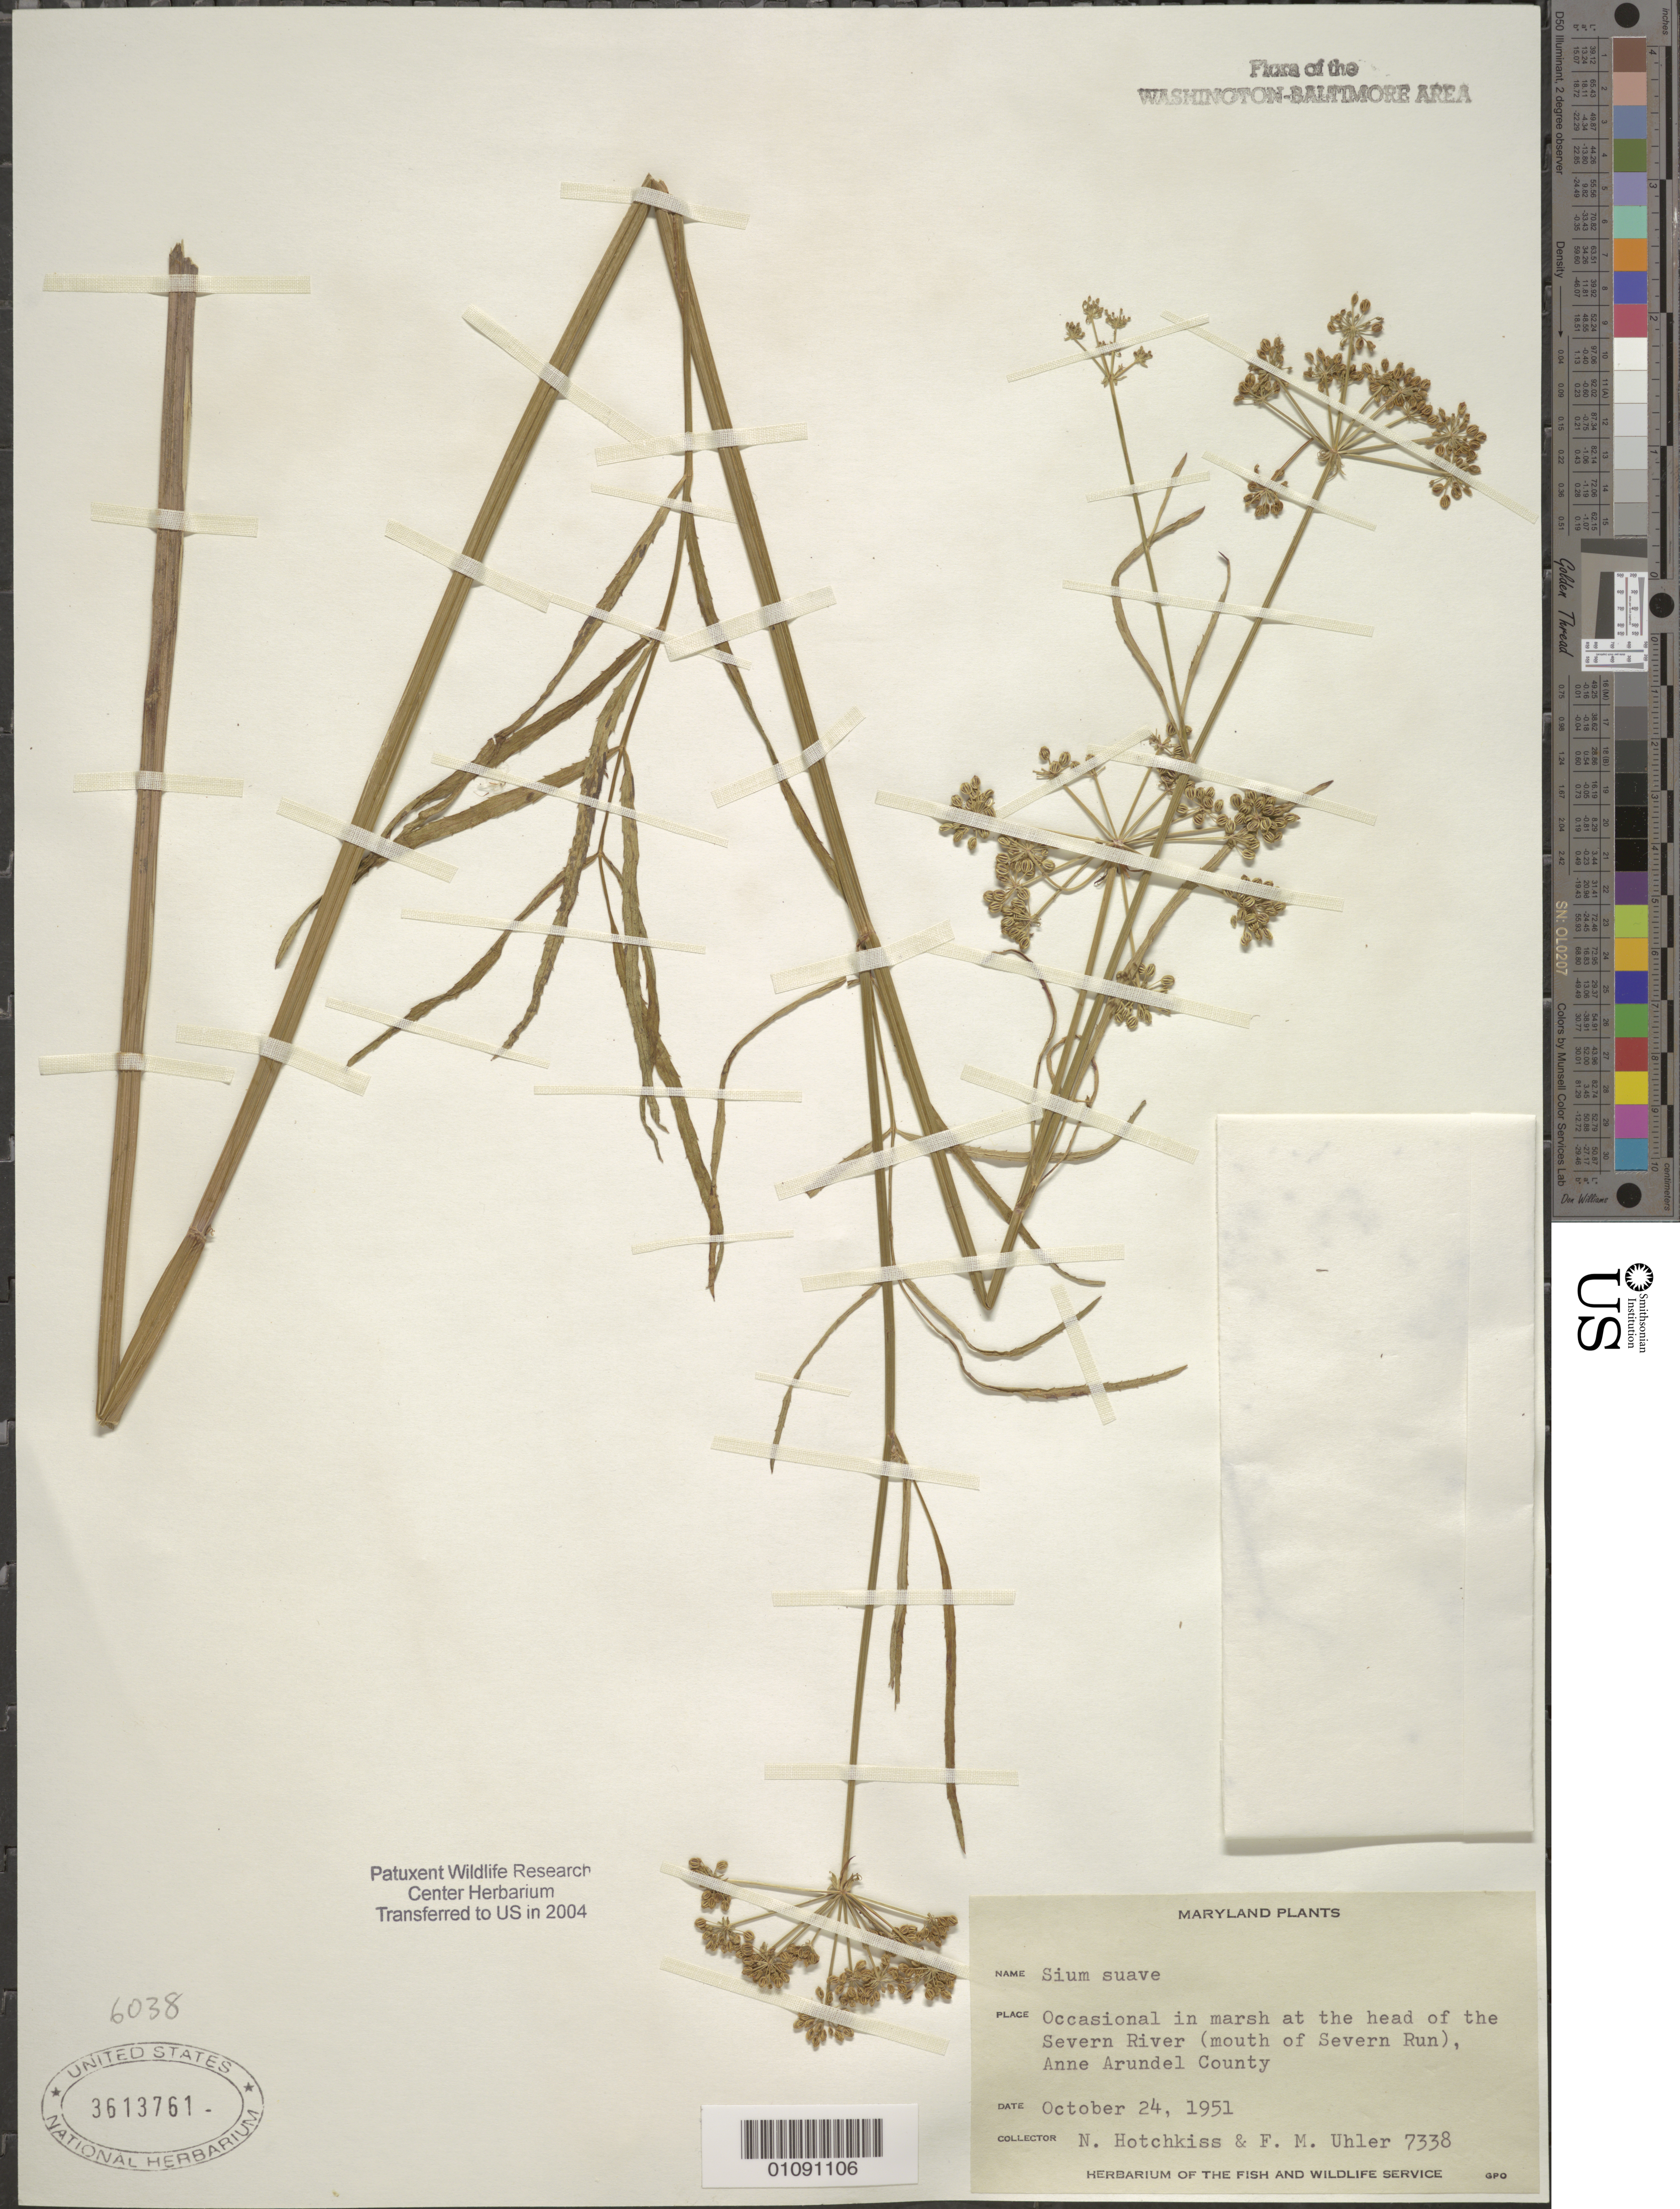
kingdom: Plantae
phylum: Tracheophyta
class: Magnoliopsida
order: Apiales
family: Apiaceae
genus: Sium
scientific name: Sium suave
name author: Walter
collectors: N. Hotchkiss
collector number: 7338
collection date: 1951-10-24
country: United States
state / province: Maryland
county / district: Anne Arundel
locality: Head of Severn River (mouth of Severn Run).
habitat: Occasional in marsh.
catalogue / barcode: US 3613761